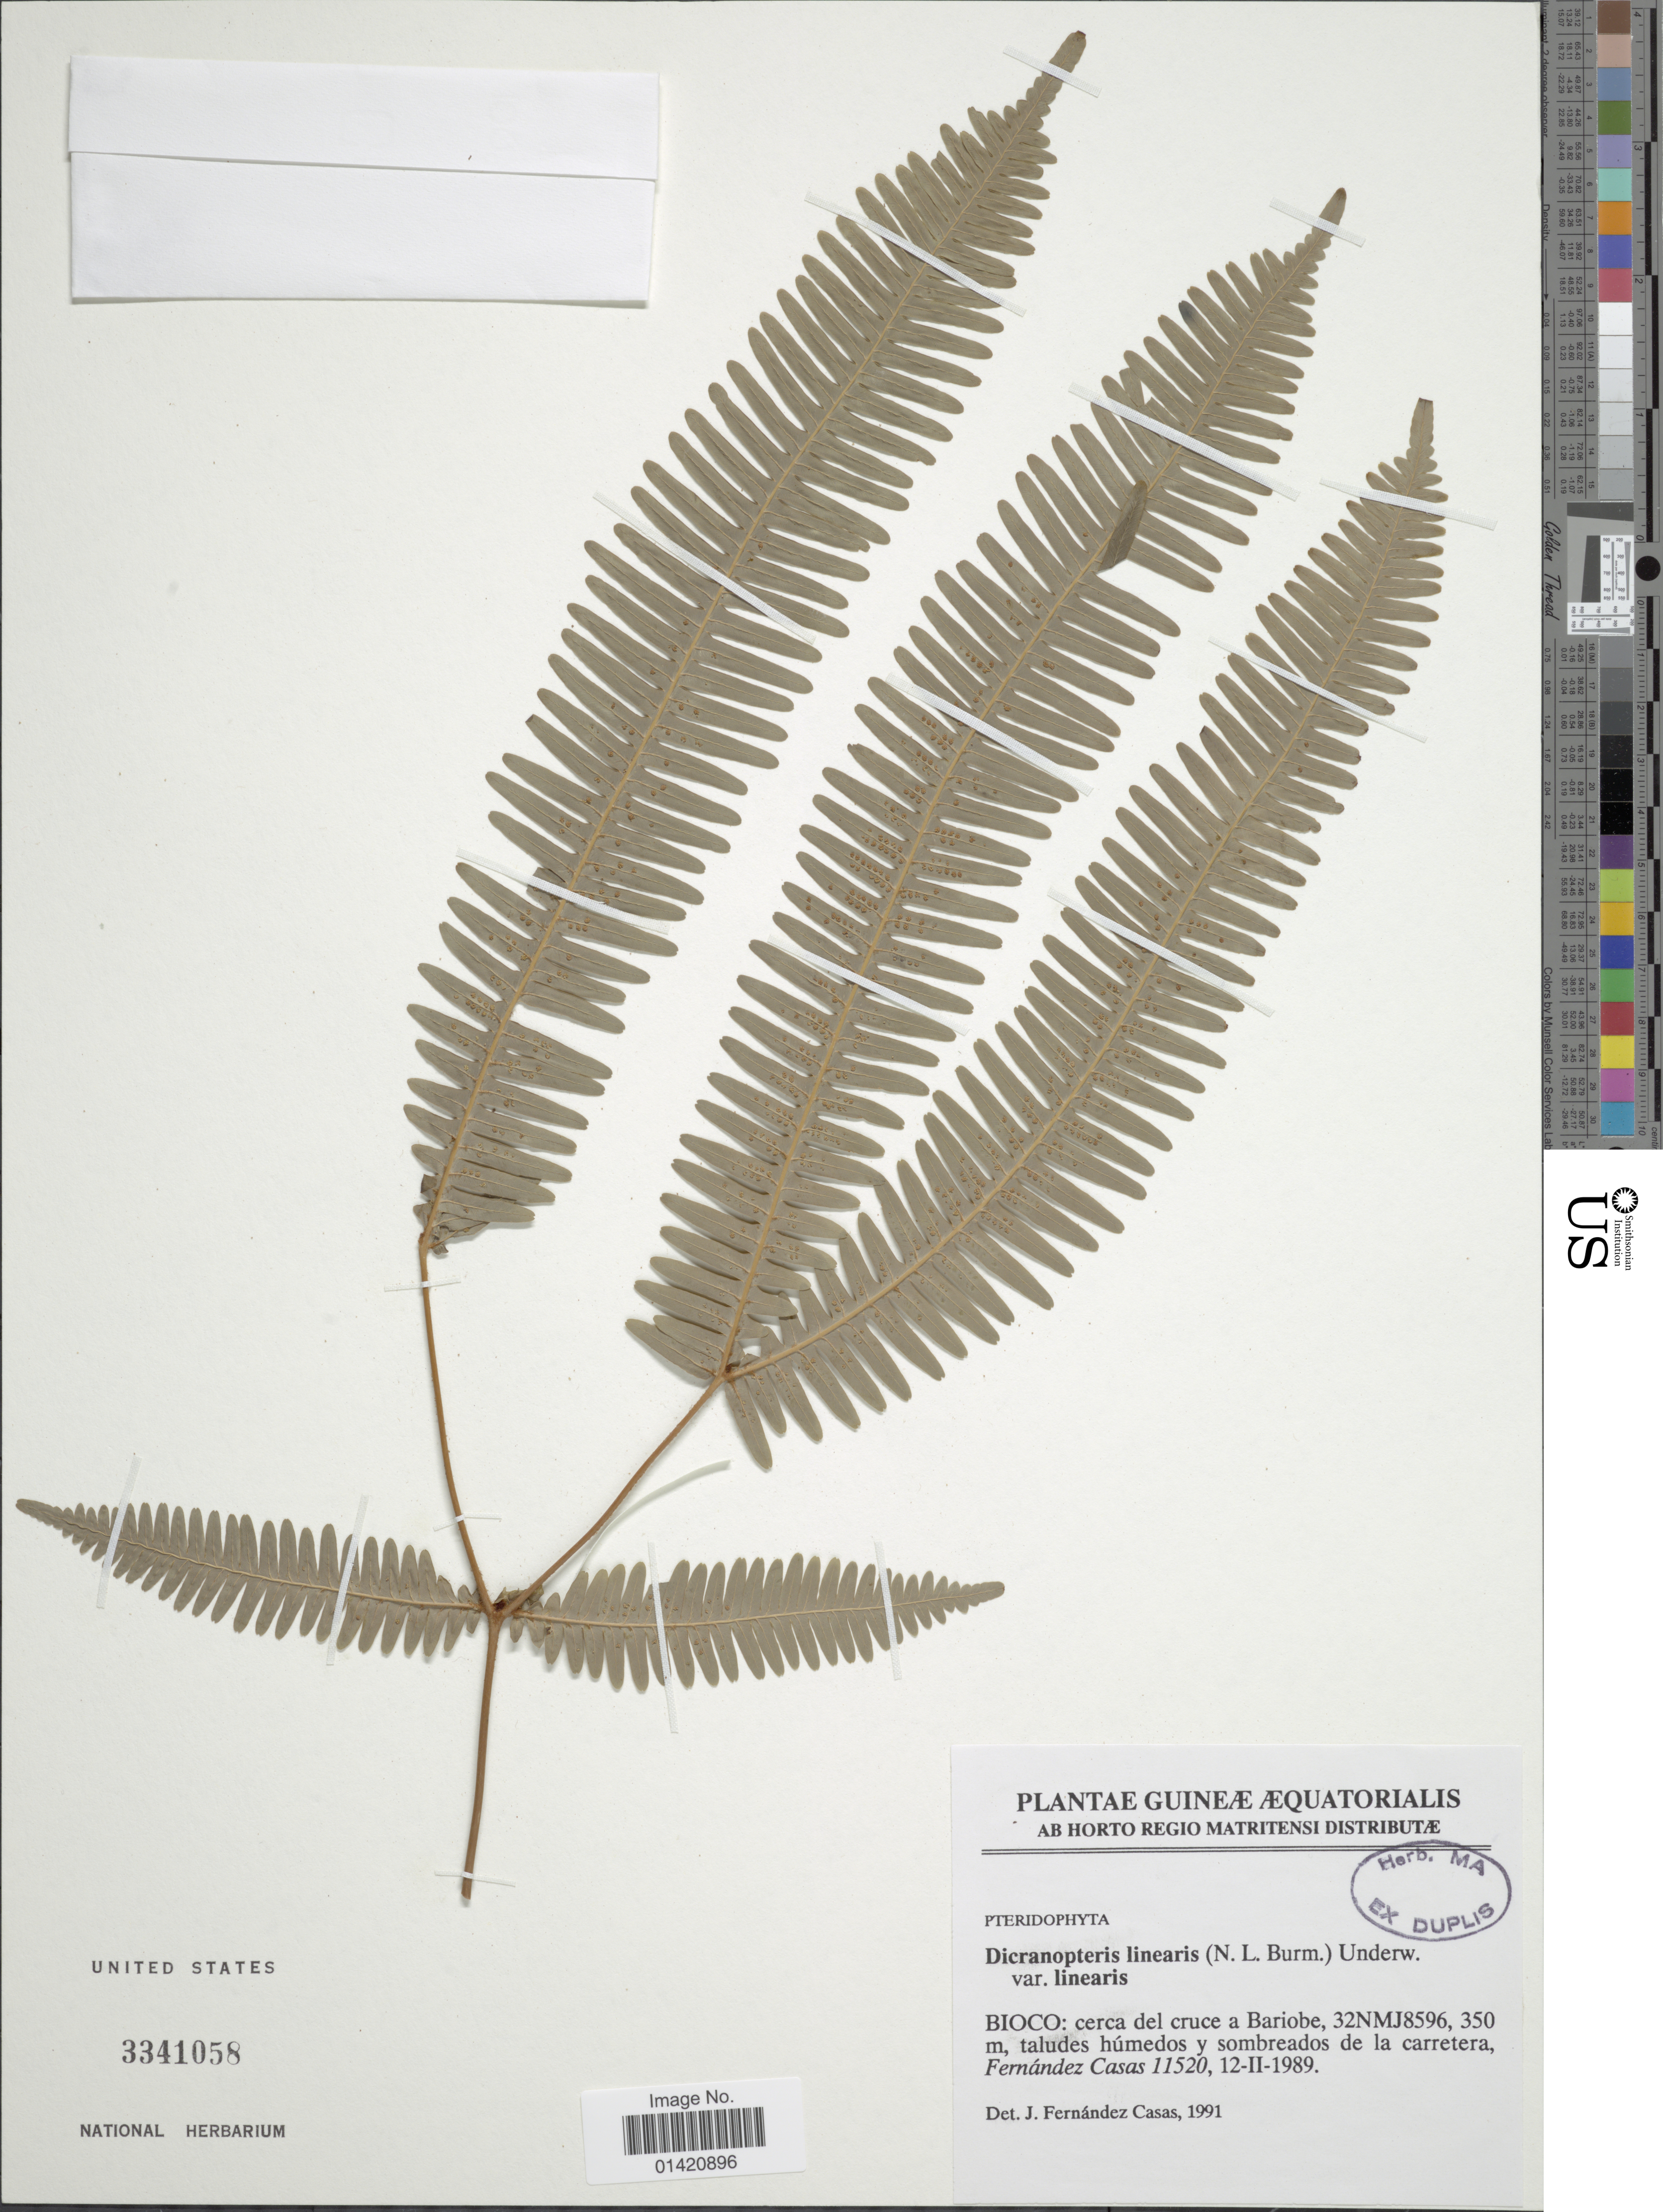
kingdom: Plantae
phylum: Tracheophyta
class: Polypodiopsida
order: Gleicheniales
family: Gleicheniaceae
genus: Dicranopteris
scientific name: Dicranopteris linearis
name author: (Burm. f.) Underw.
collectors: F. Casas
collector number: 11520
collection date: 1989-02-12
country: Equatorial Guinea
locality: Bioco: cerca del cruce a Bariobe, 32NMJ8596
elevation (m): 350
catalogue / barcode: US 3341058